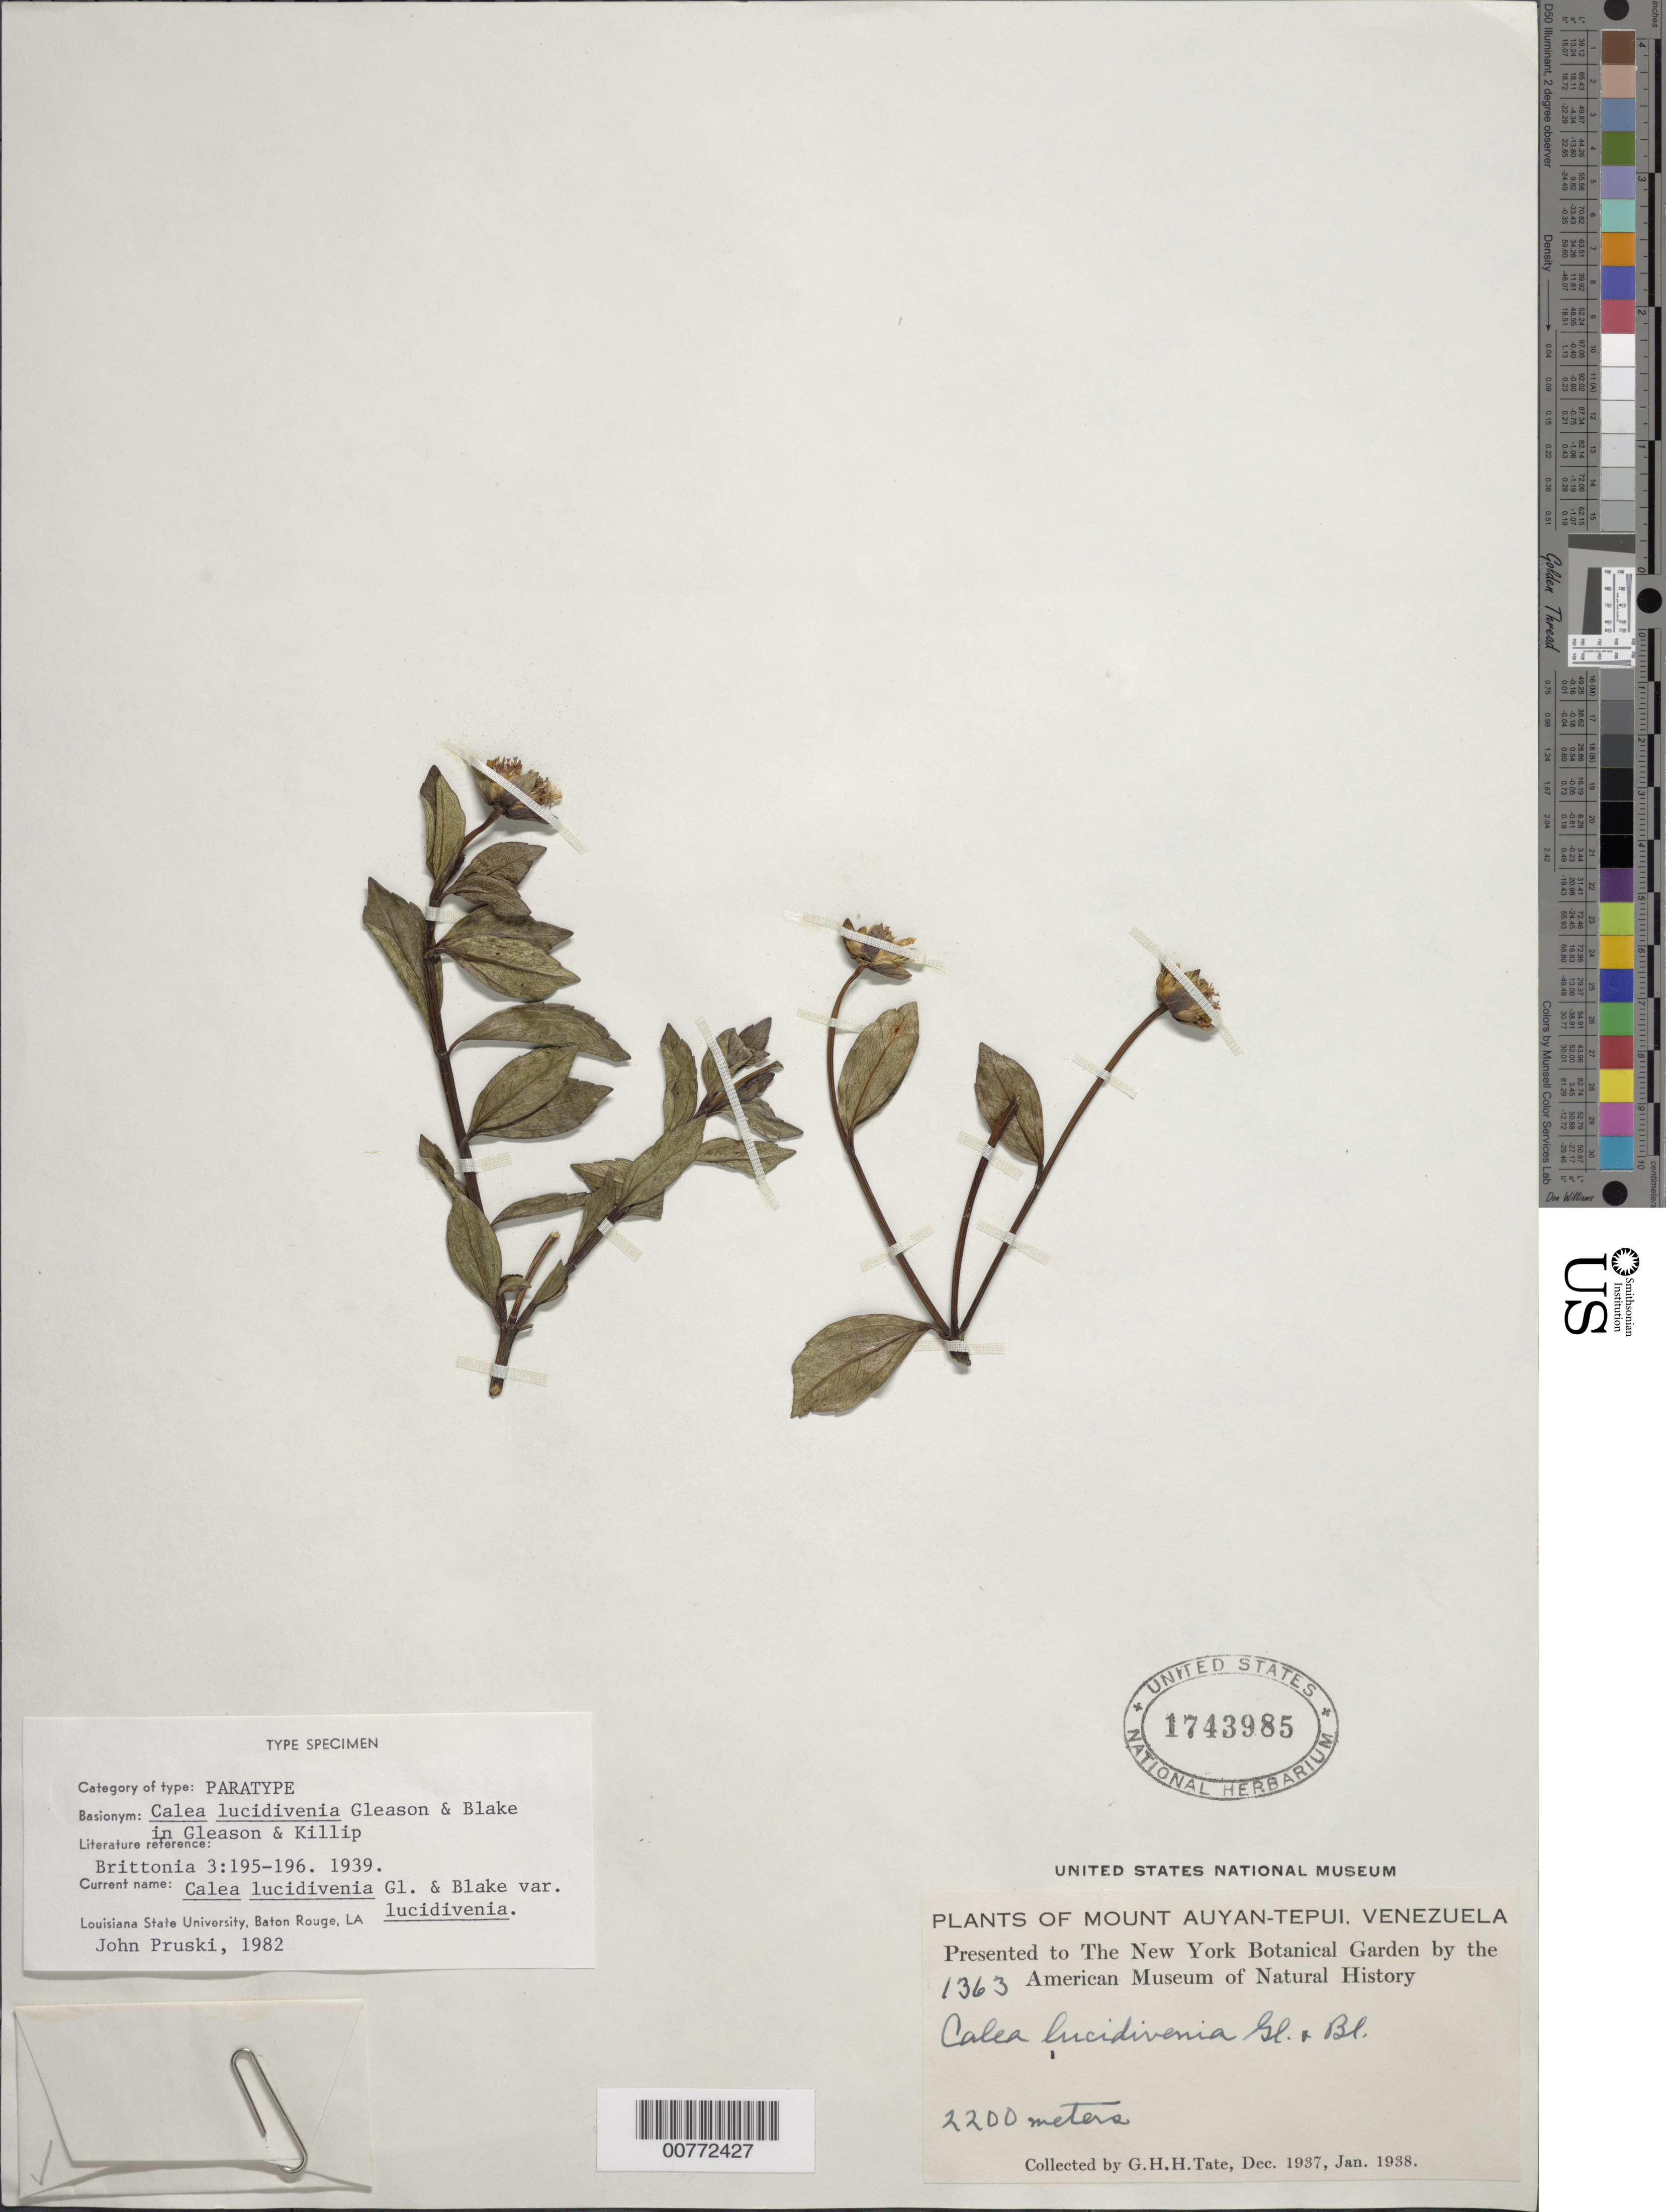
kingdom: Plantae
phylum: Tracheophyta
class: Magnoliopsida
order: Asterales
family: Asteraceae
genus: Calea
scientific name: Calea lucidivenia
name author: Gleason & S.F. Blake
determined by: Pruski, J. F.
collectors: G. H. H.Tate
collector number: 1363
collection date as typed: Dec-37 to Jan-38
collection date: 1937-12/1938-01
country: Venezuela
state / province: Bolívar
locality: Mt. Auyan-tepuí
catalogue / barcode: US 1743985